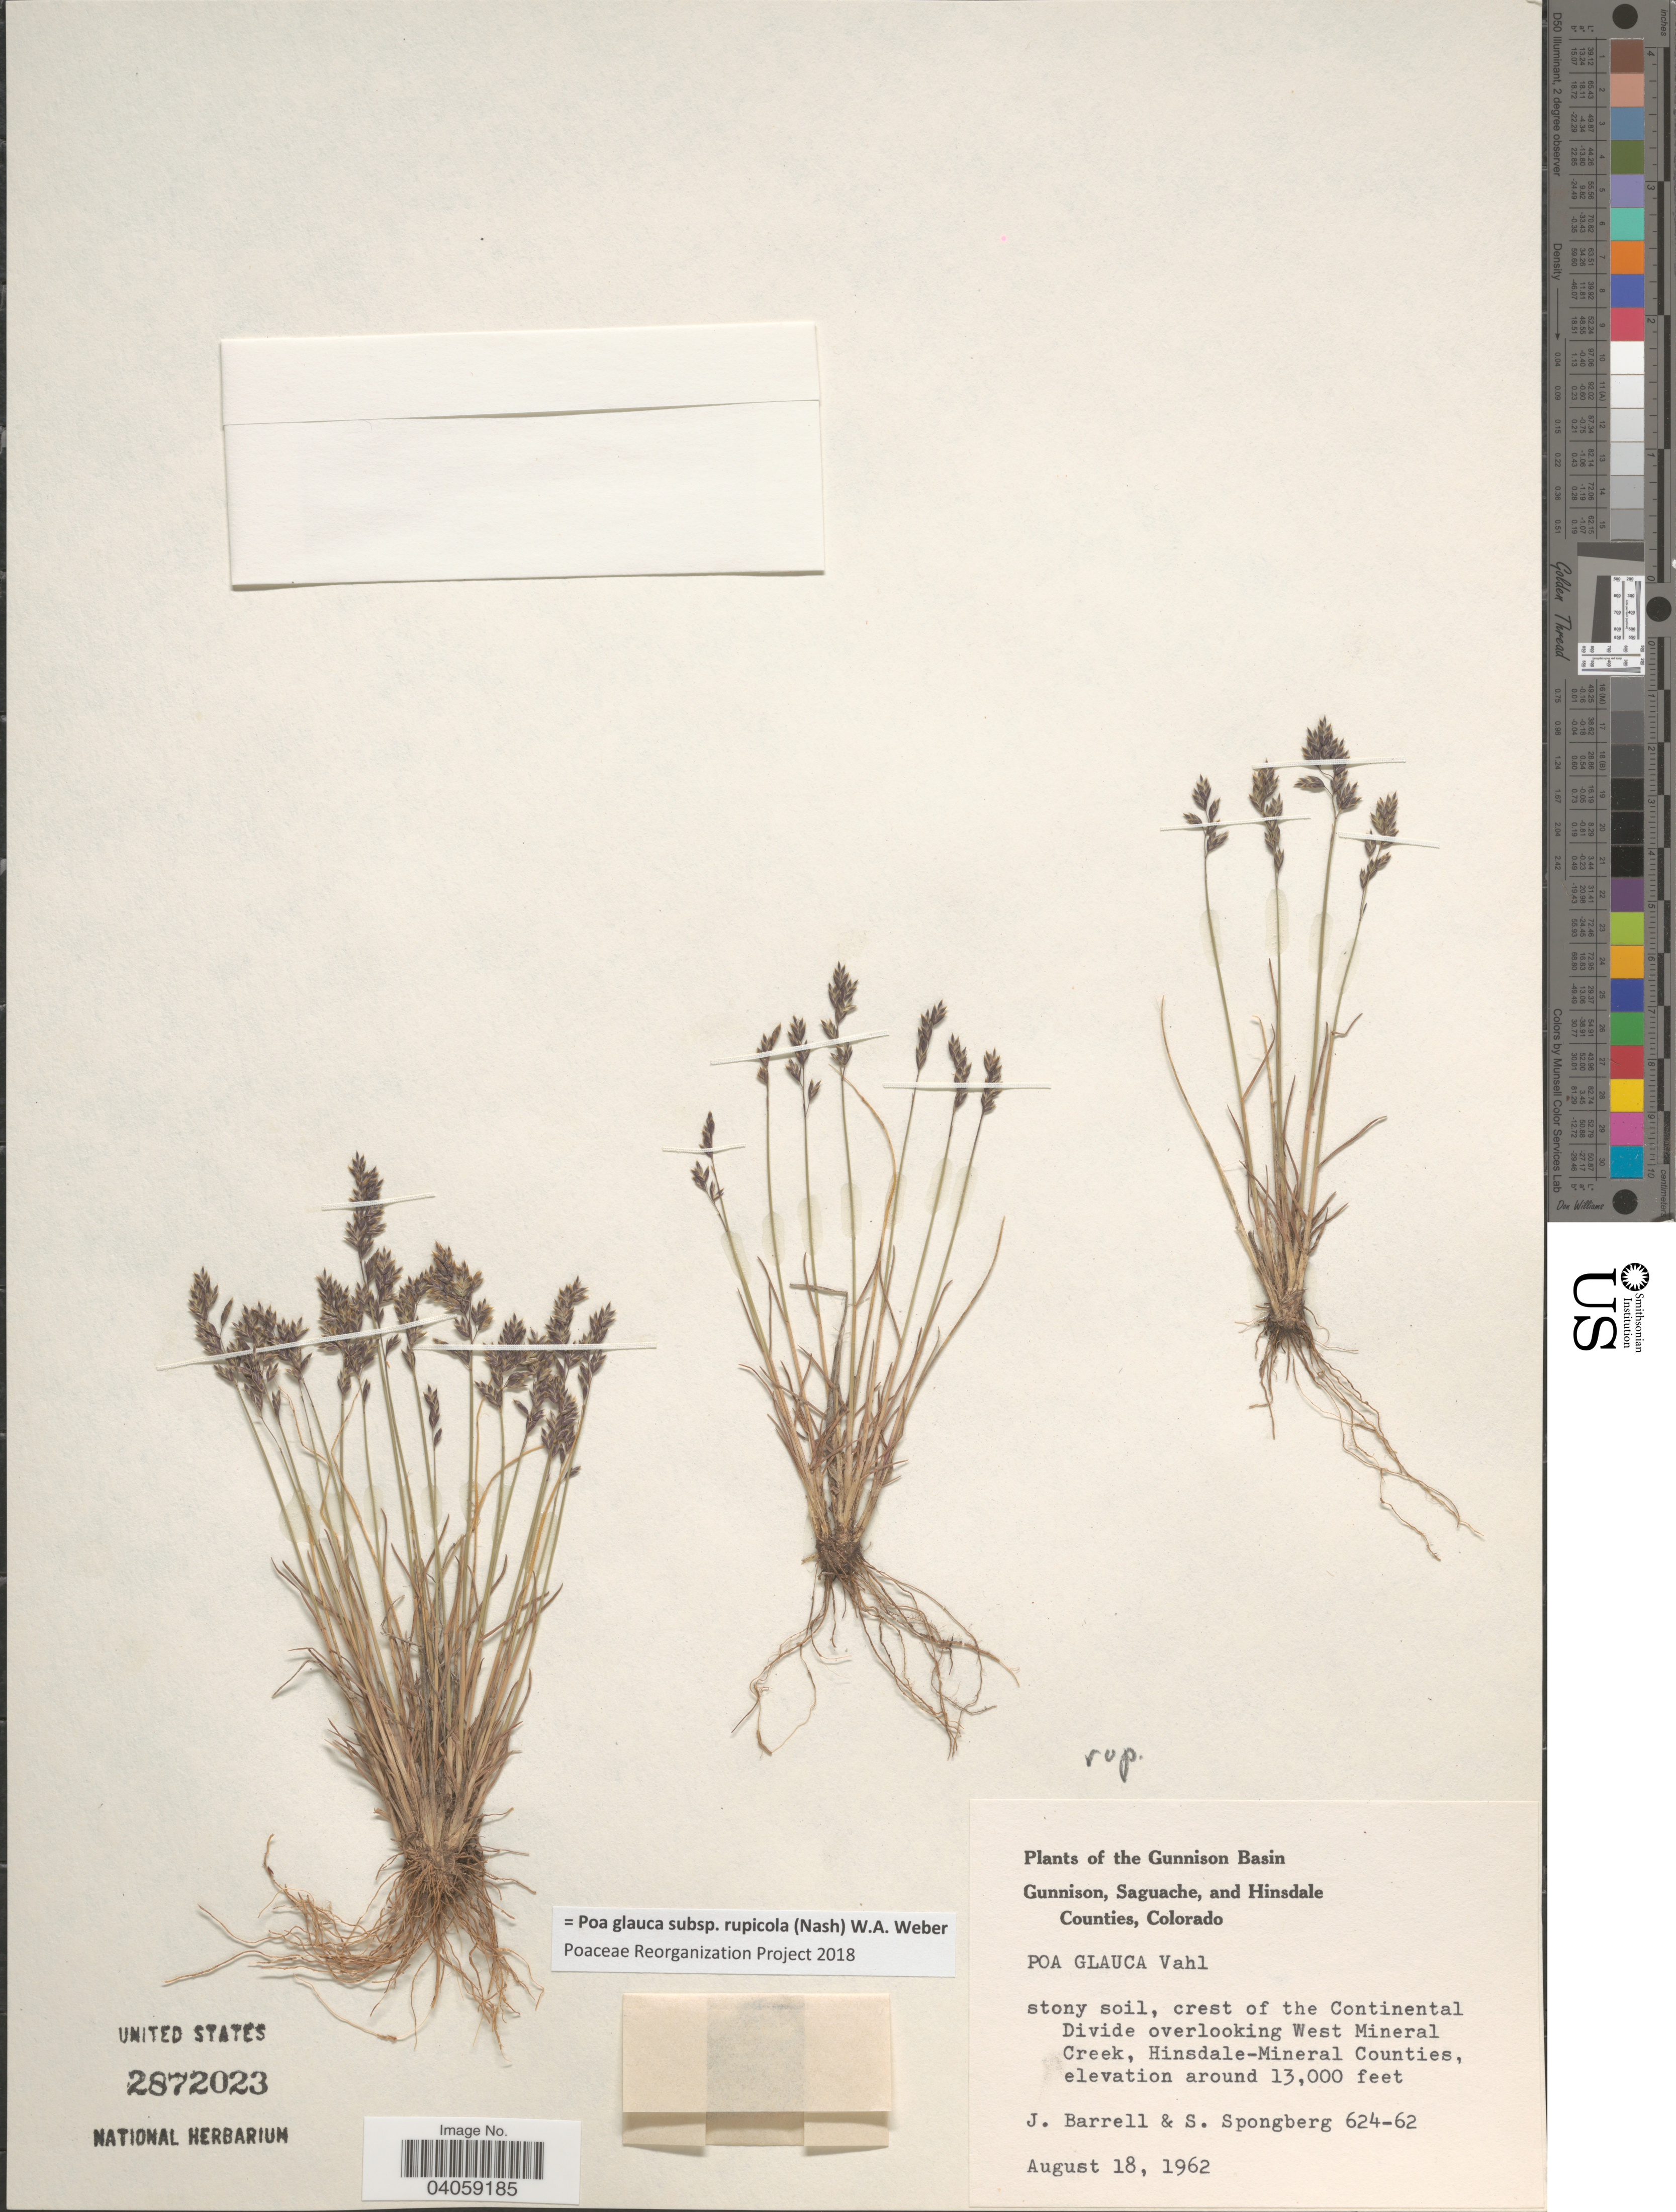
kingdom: Plantae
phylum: Tracheophyta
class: Liliopsida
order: Poales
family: Poaceae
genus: Poa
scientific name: Poa glauca subsp. rupicola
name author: (Nash) W.A. Weber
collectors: J. Barrell & S. A.Spongberg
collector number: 624-62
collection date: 1962-08-18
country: United States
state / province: Colorado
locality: Gunnison Basin. Stony soil, crest of the Continental Divide overlooking West Mineral Creek, Hinsdale-Mineral Counties.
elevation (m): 3962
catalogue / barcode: US 2872023